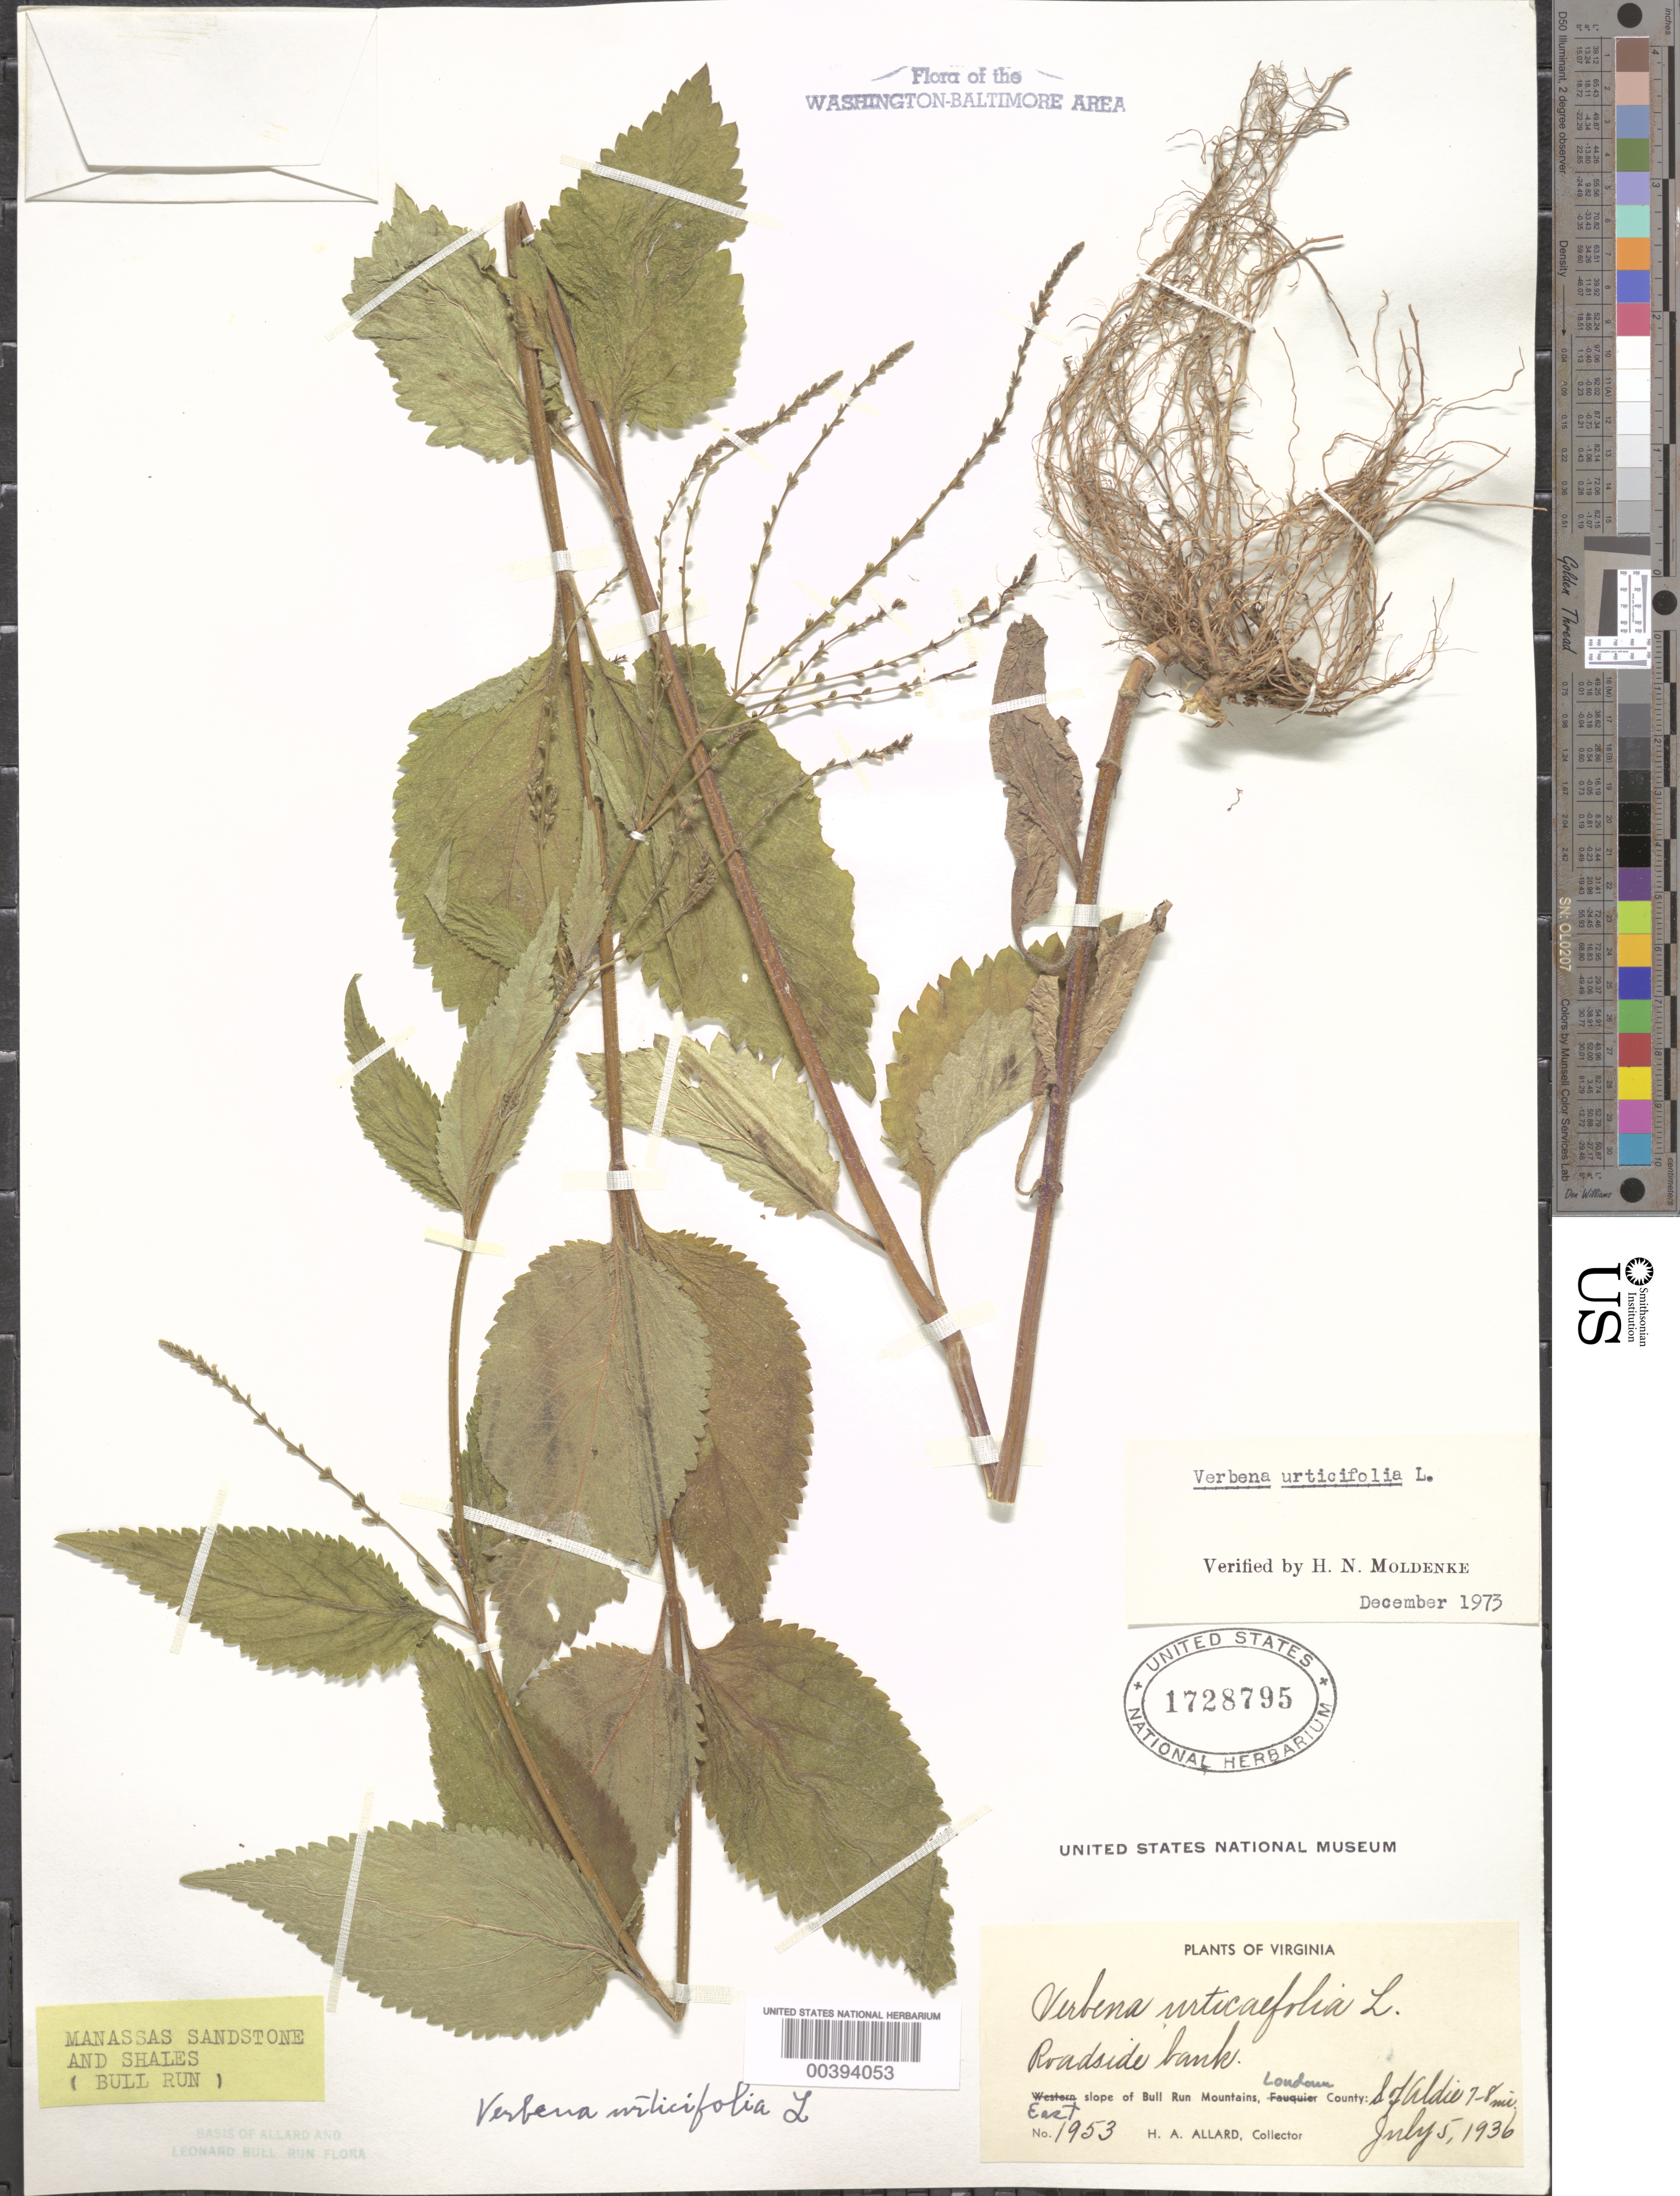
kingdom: Plantae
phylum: Tracheophyta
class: Magnoliopsida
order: Lamiales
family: Verbenaceae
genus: Verbena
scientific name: Verbena urticifolia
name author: L.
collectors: H. A. Allard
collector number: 1953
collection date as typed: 05 Jul 1936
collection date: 1936-07-05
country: United States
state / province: Virginia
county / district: Loudoun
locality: South of Aldie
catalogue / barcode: US 1728795